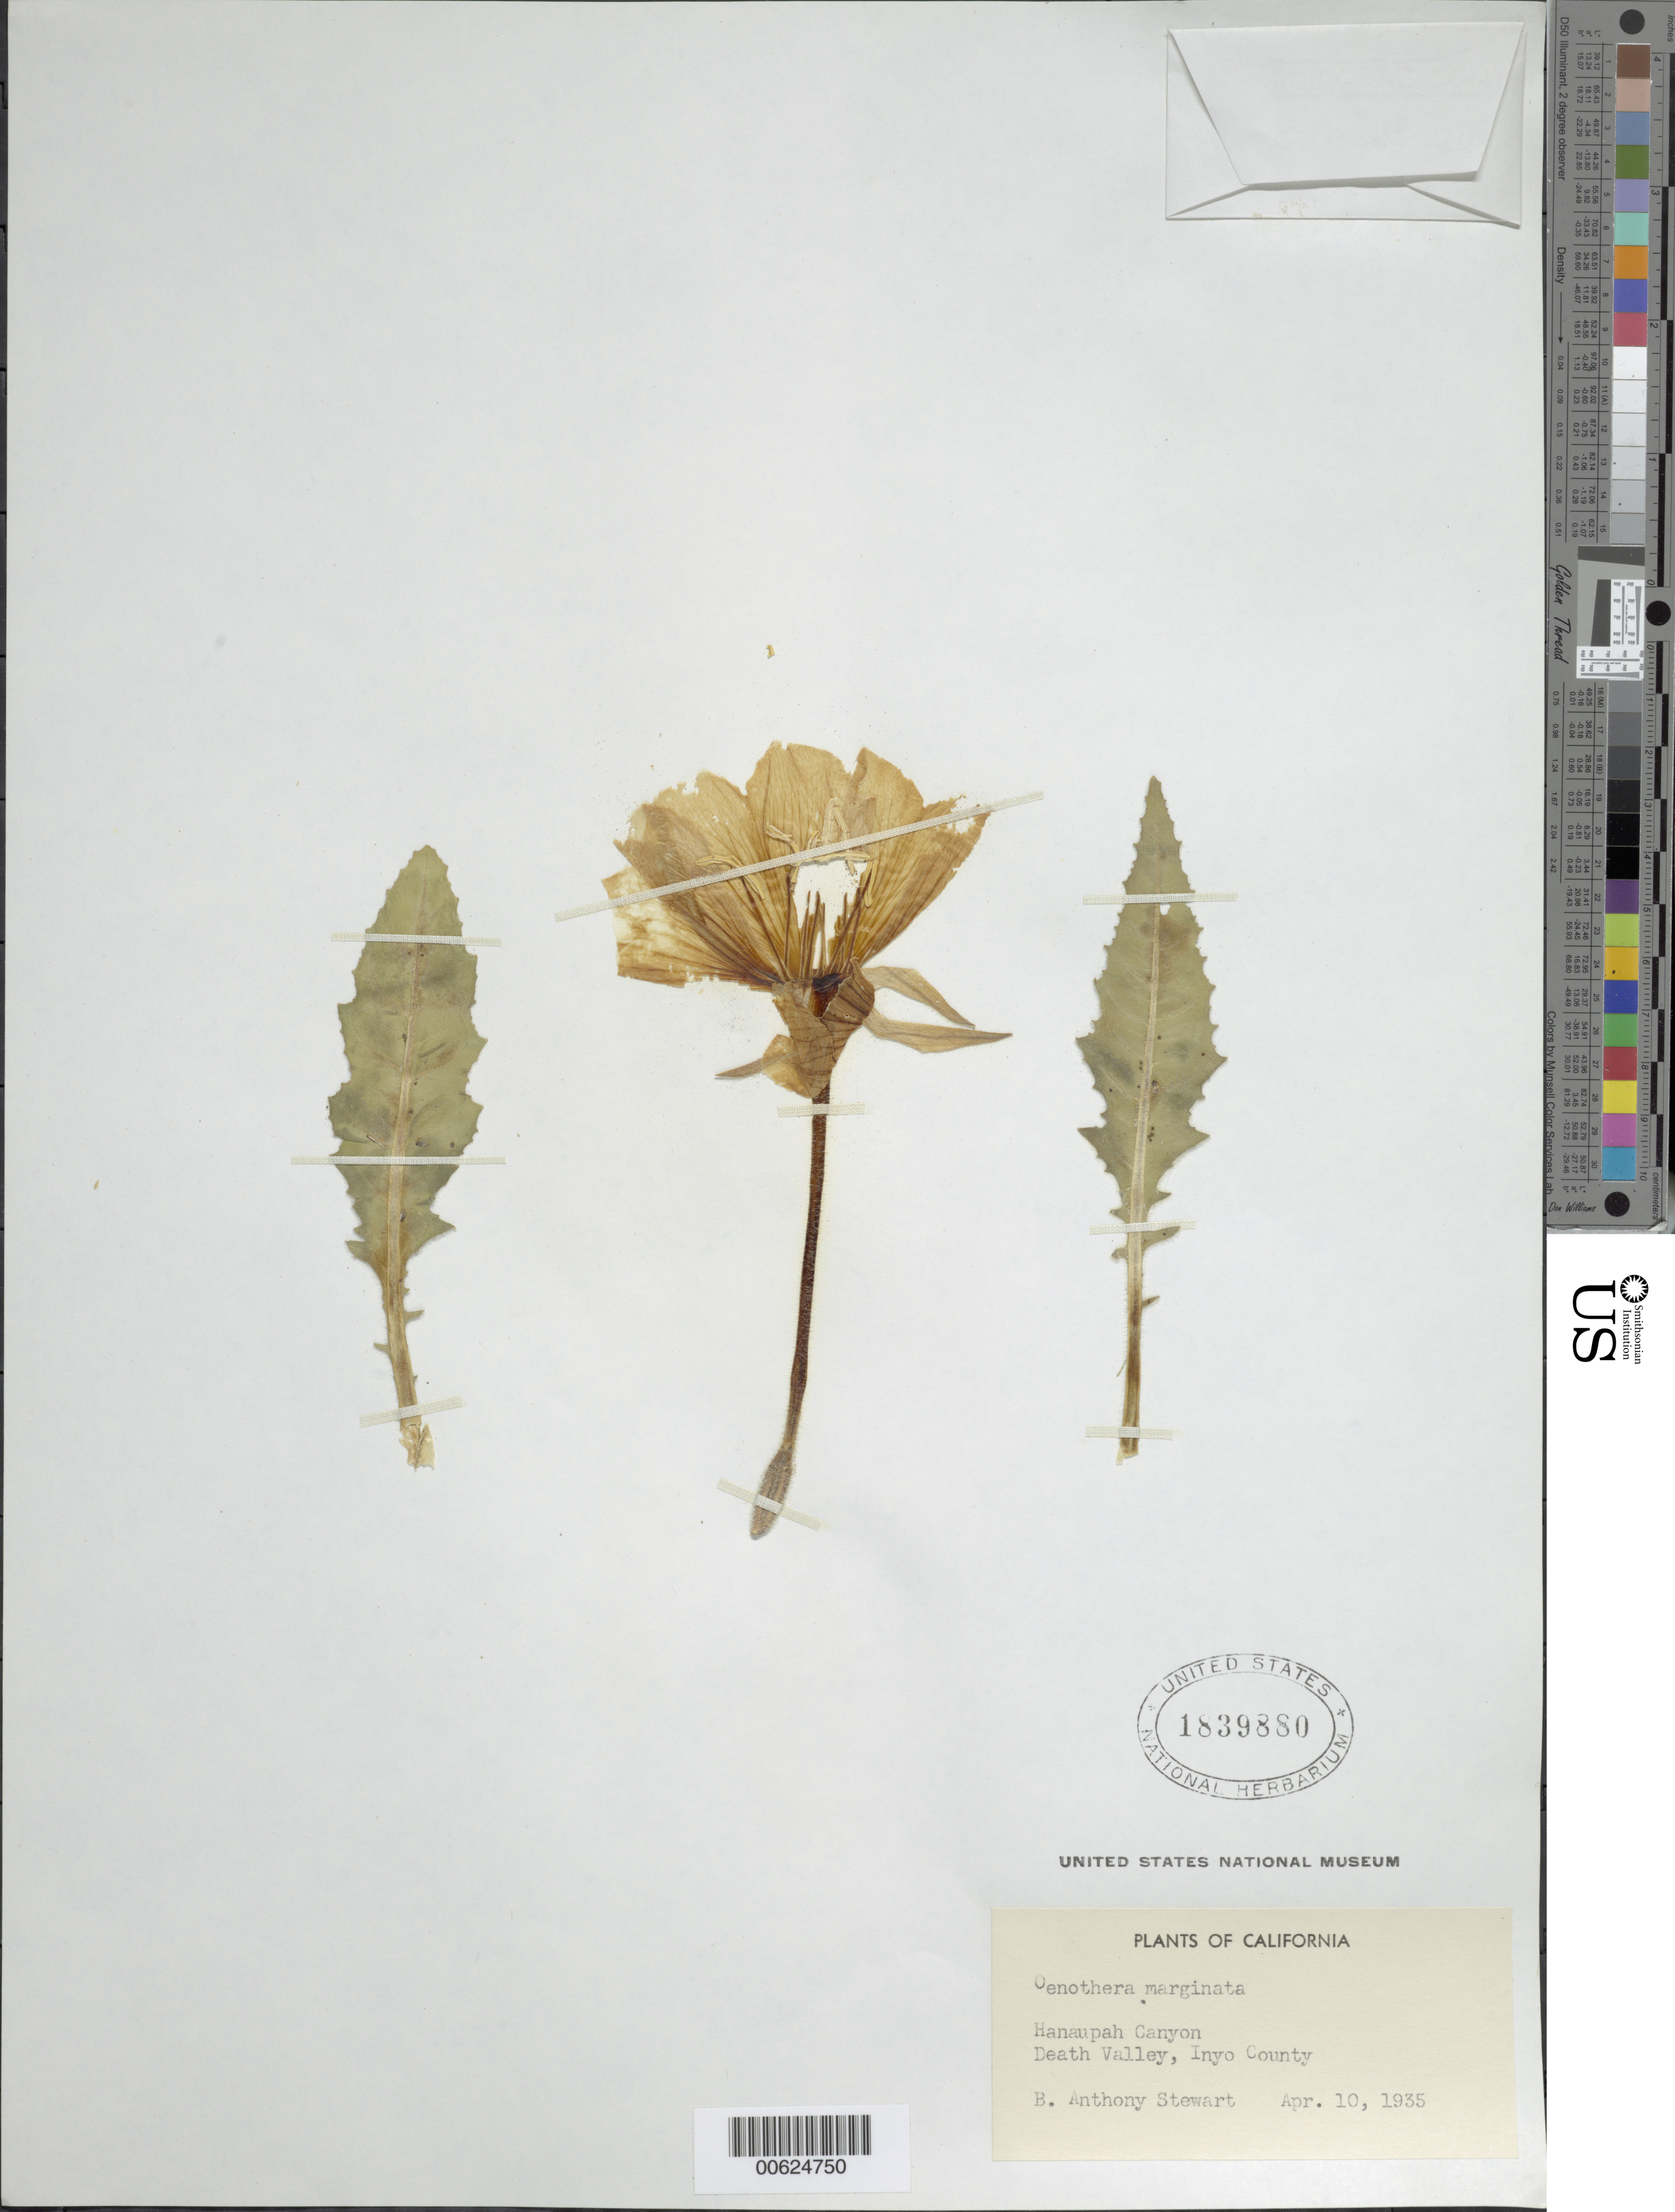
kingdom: Plantae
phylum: Tracheophyta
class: Magnoliopsida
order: Myrtales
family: Onagraceae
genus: Oenothera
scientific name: Oenothera cespitosa subsp. marginata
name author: (Nutt. ex Hook. & Arn.) Munz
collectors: B. Stewart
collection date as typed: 10 Apr 1935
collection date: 1935-04-10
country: United States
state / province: California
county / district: Inyo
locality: Death Valley, Hanaupah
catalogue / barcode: US 1839880